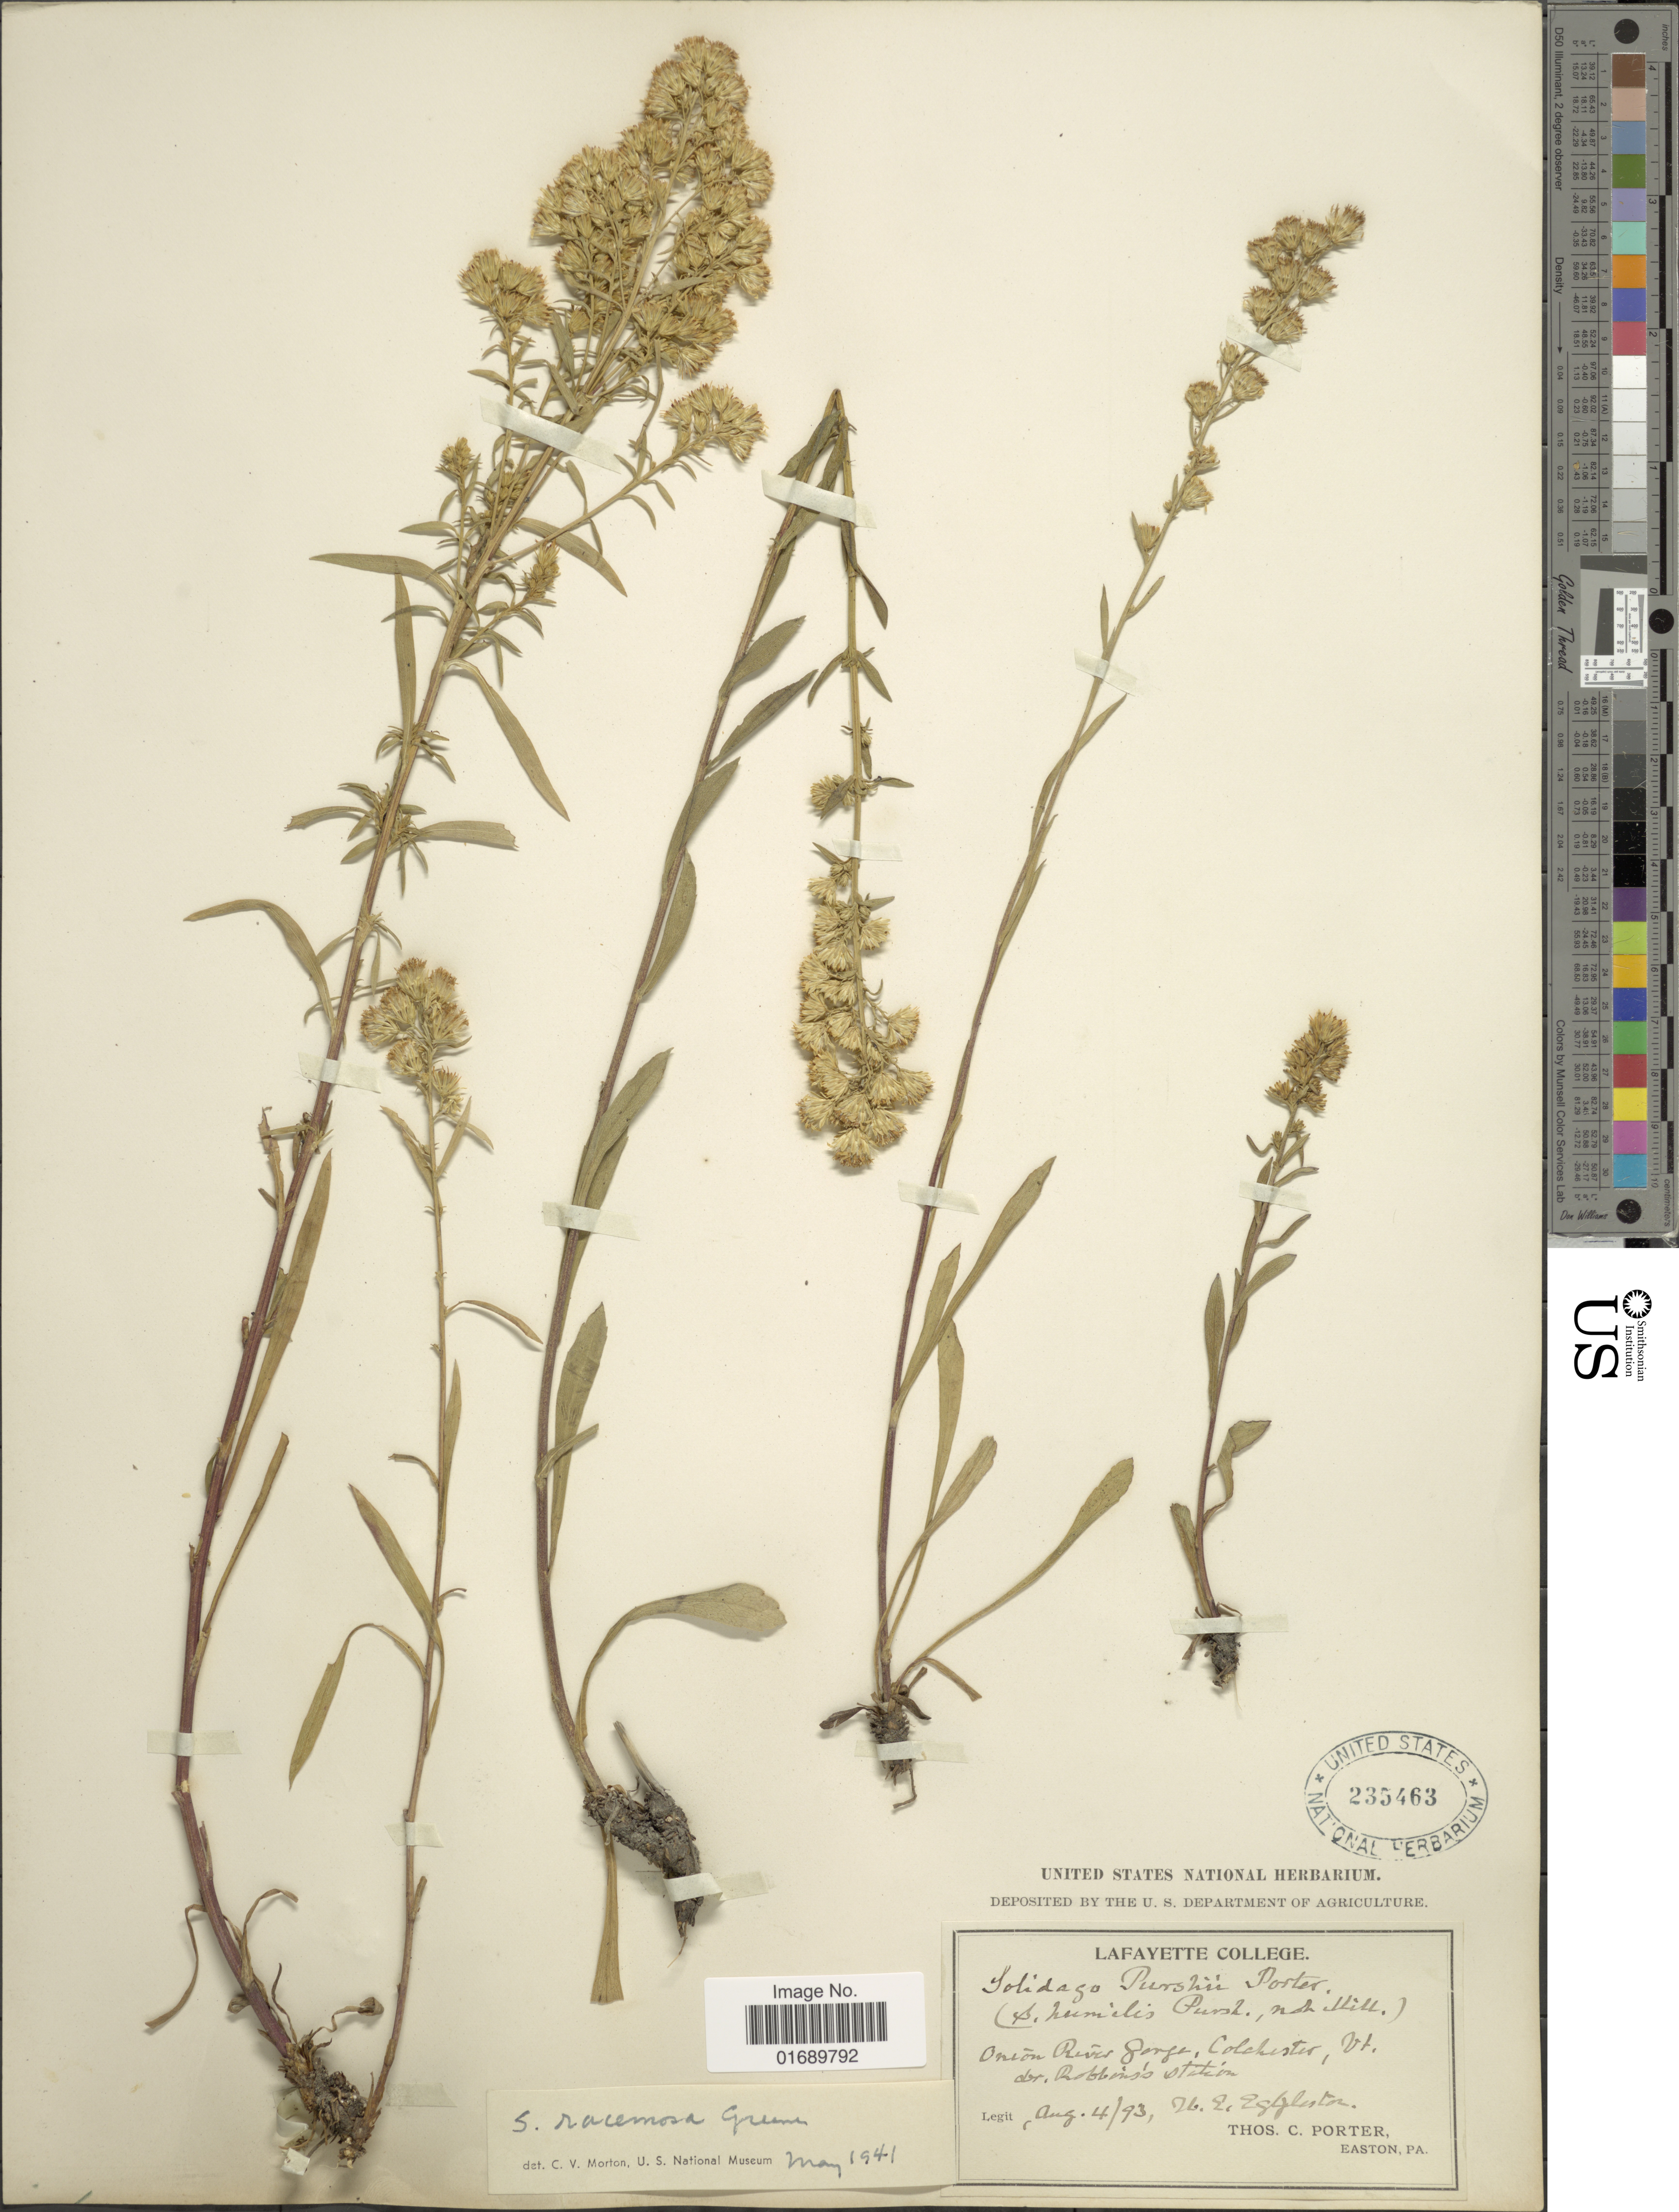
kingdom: Plantae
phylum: Tracheophyta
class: Magnoliopsida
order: Asterales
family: Asteraceae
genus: Solidago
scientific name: Solidago racemosa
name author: Greene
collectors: F. E. Eggleston & T. C. Porter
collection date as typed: Transcribed d/m/y: 4/8/93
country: United States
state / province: Vermont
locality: Onion River, Colchester, der Robbin's station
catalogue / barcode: US 235463